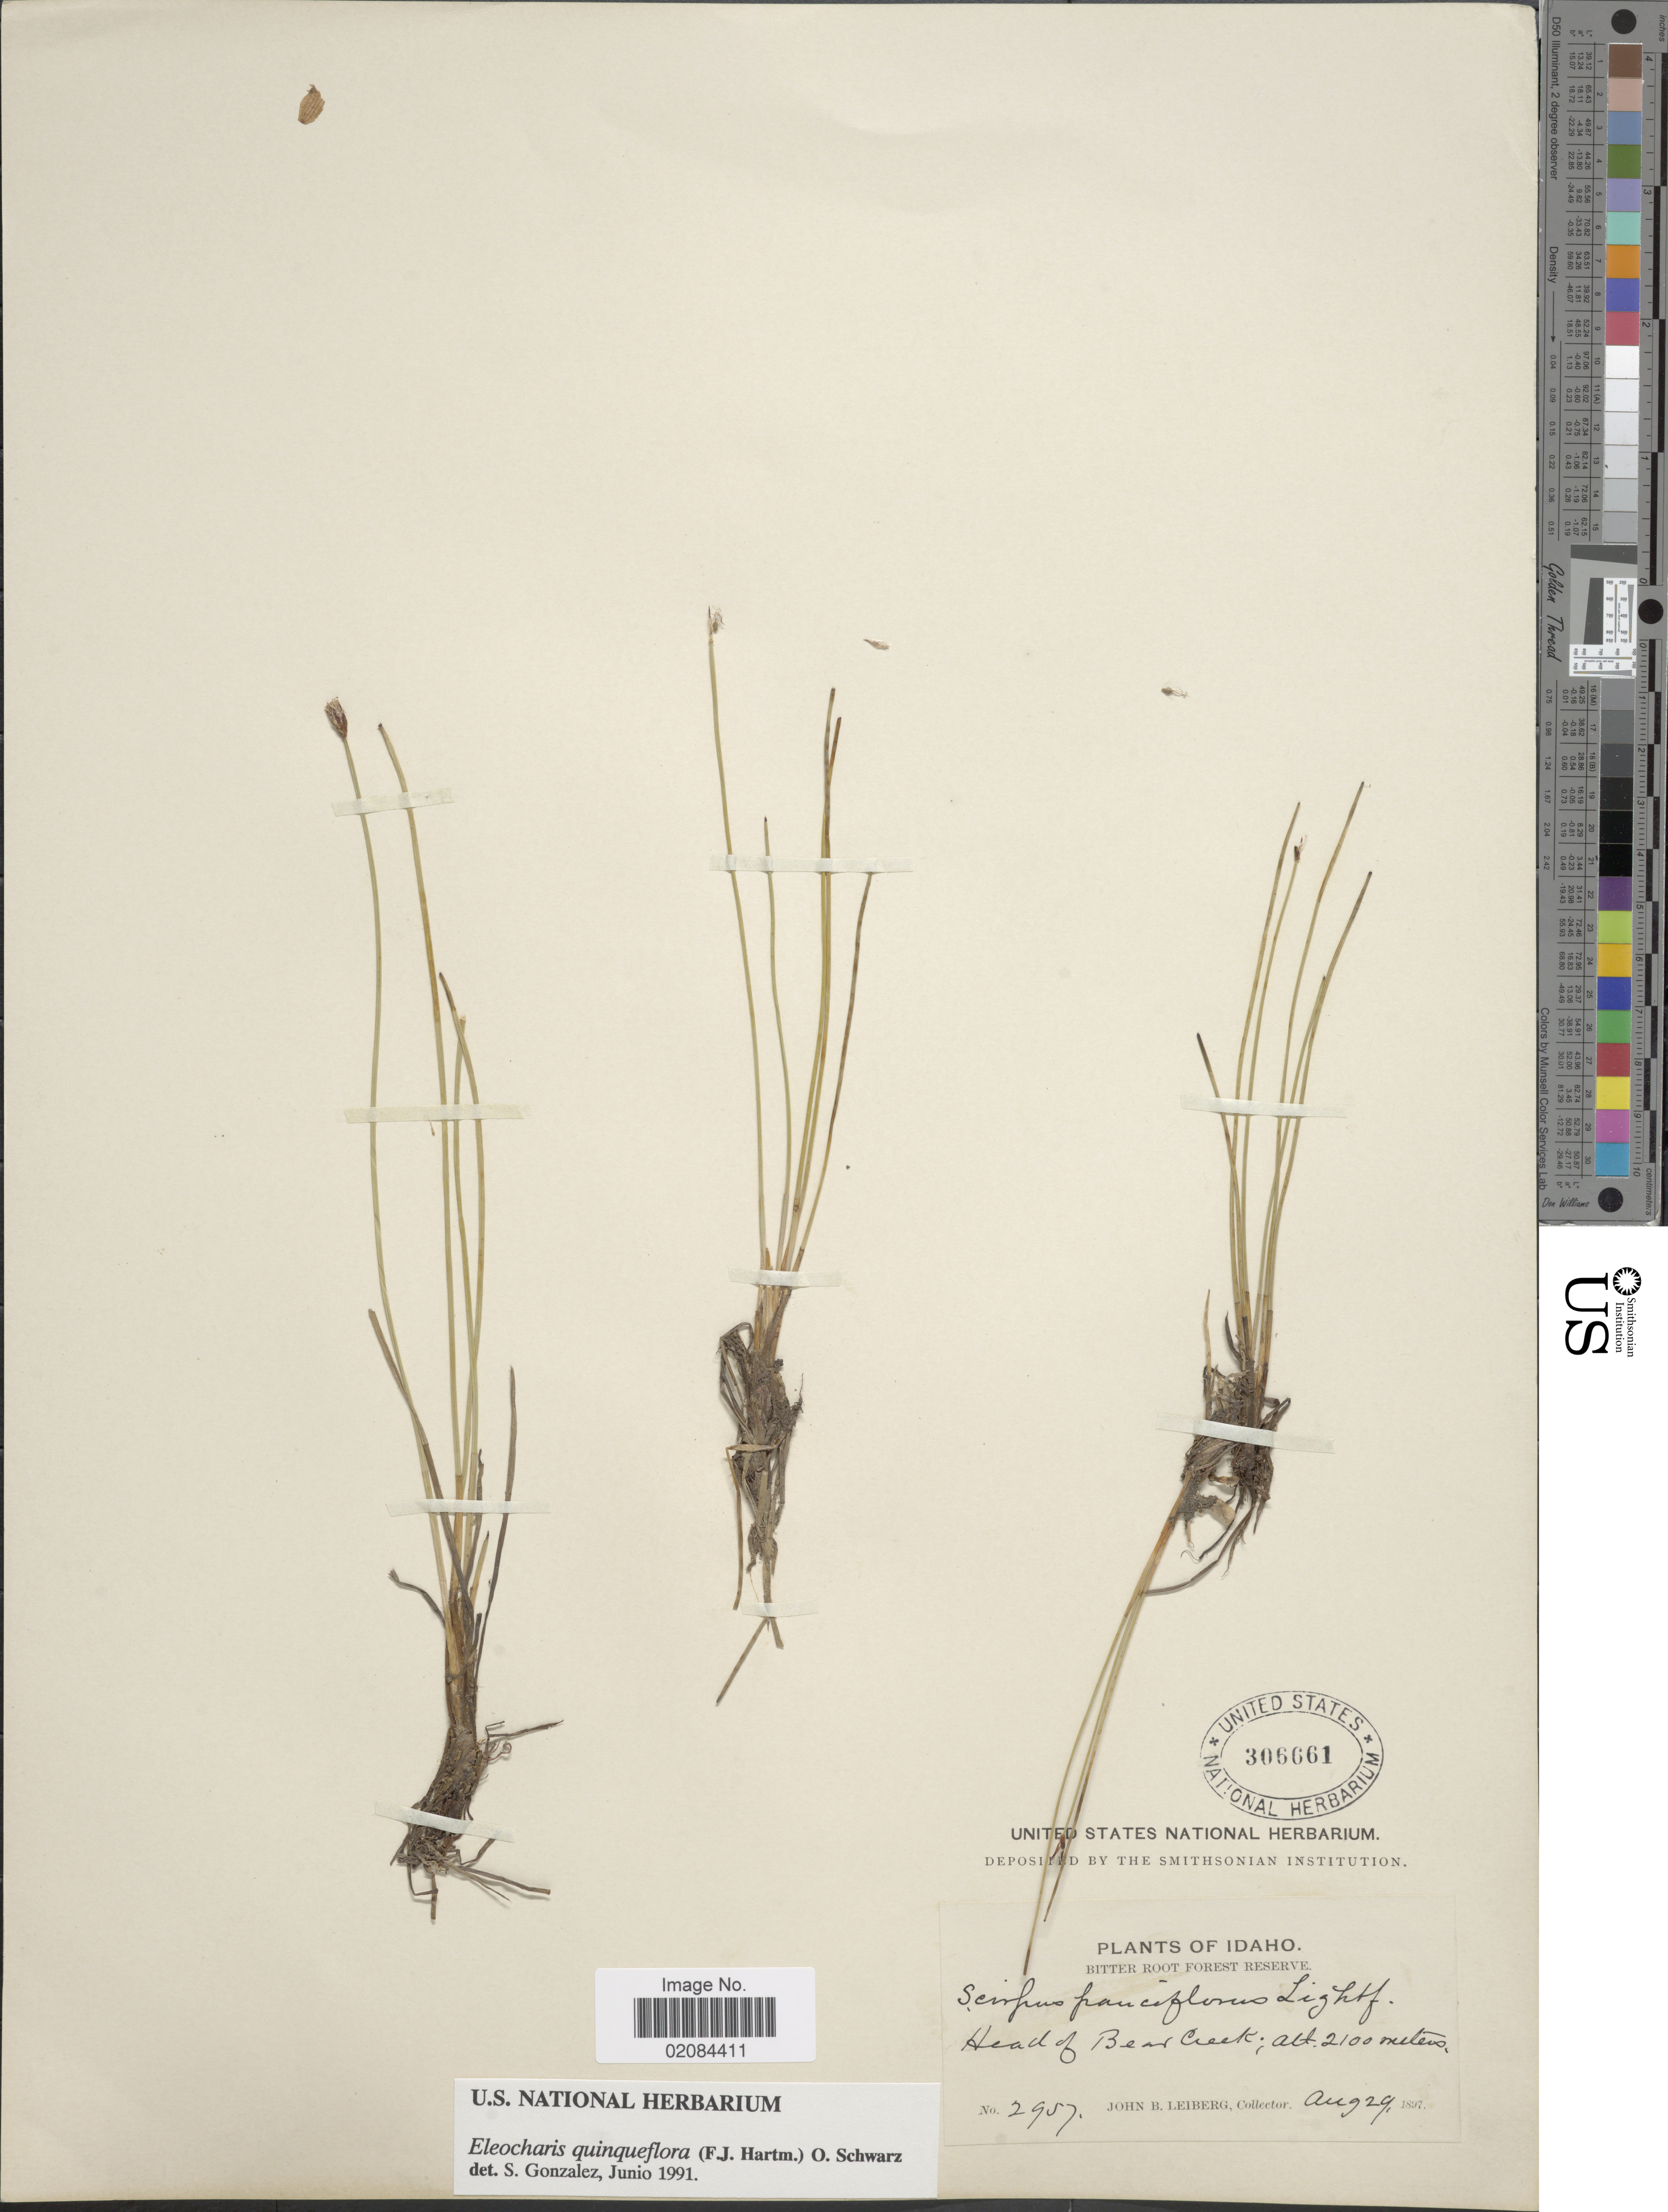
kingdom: Plantae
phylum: Tracheophyta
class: Liliopsida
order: Poales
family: Cyperaceae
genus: Eleocharis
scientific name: Eleocharis quinqueflora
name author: (Hartmann) O. Schwarz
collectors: J. B. Leiberg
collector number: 2957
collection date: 1897-08-29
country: United States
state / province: Idaho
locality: Bitter Foot Forest Reserve, head of Bear Creek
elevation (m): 2100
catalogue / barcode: US 306661